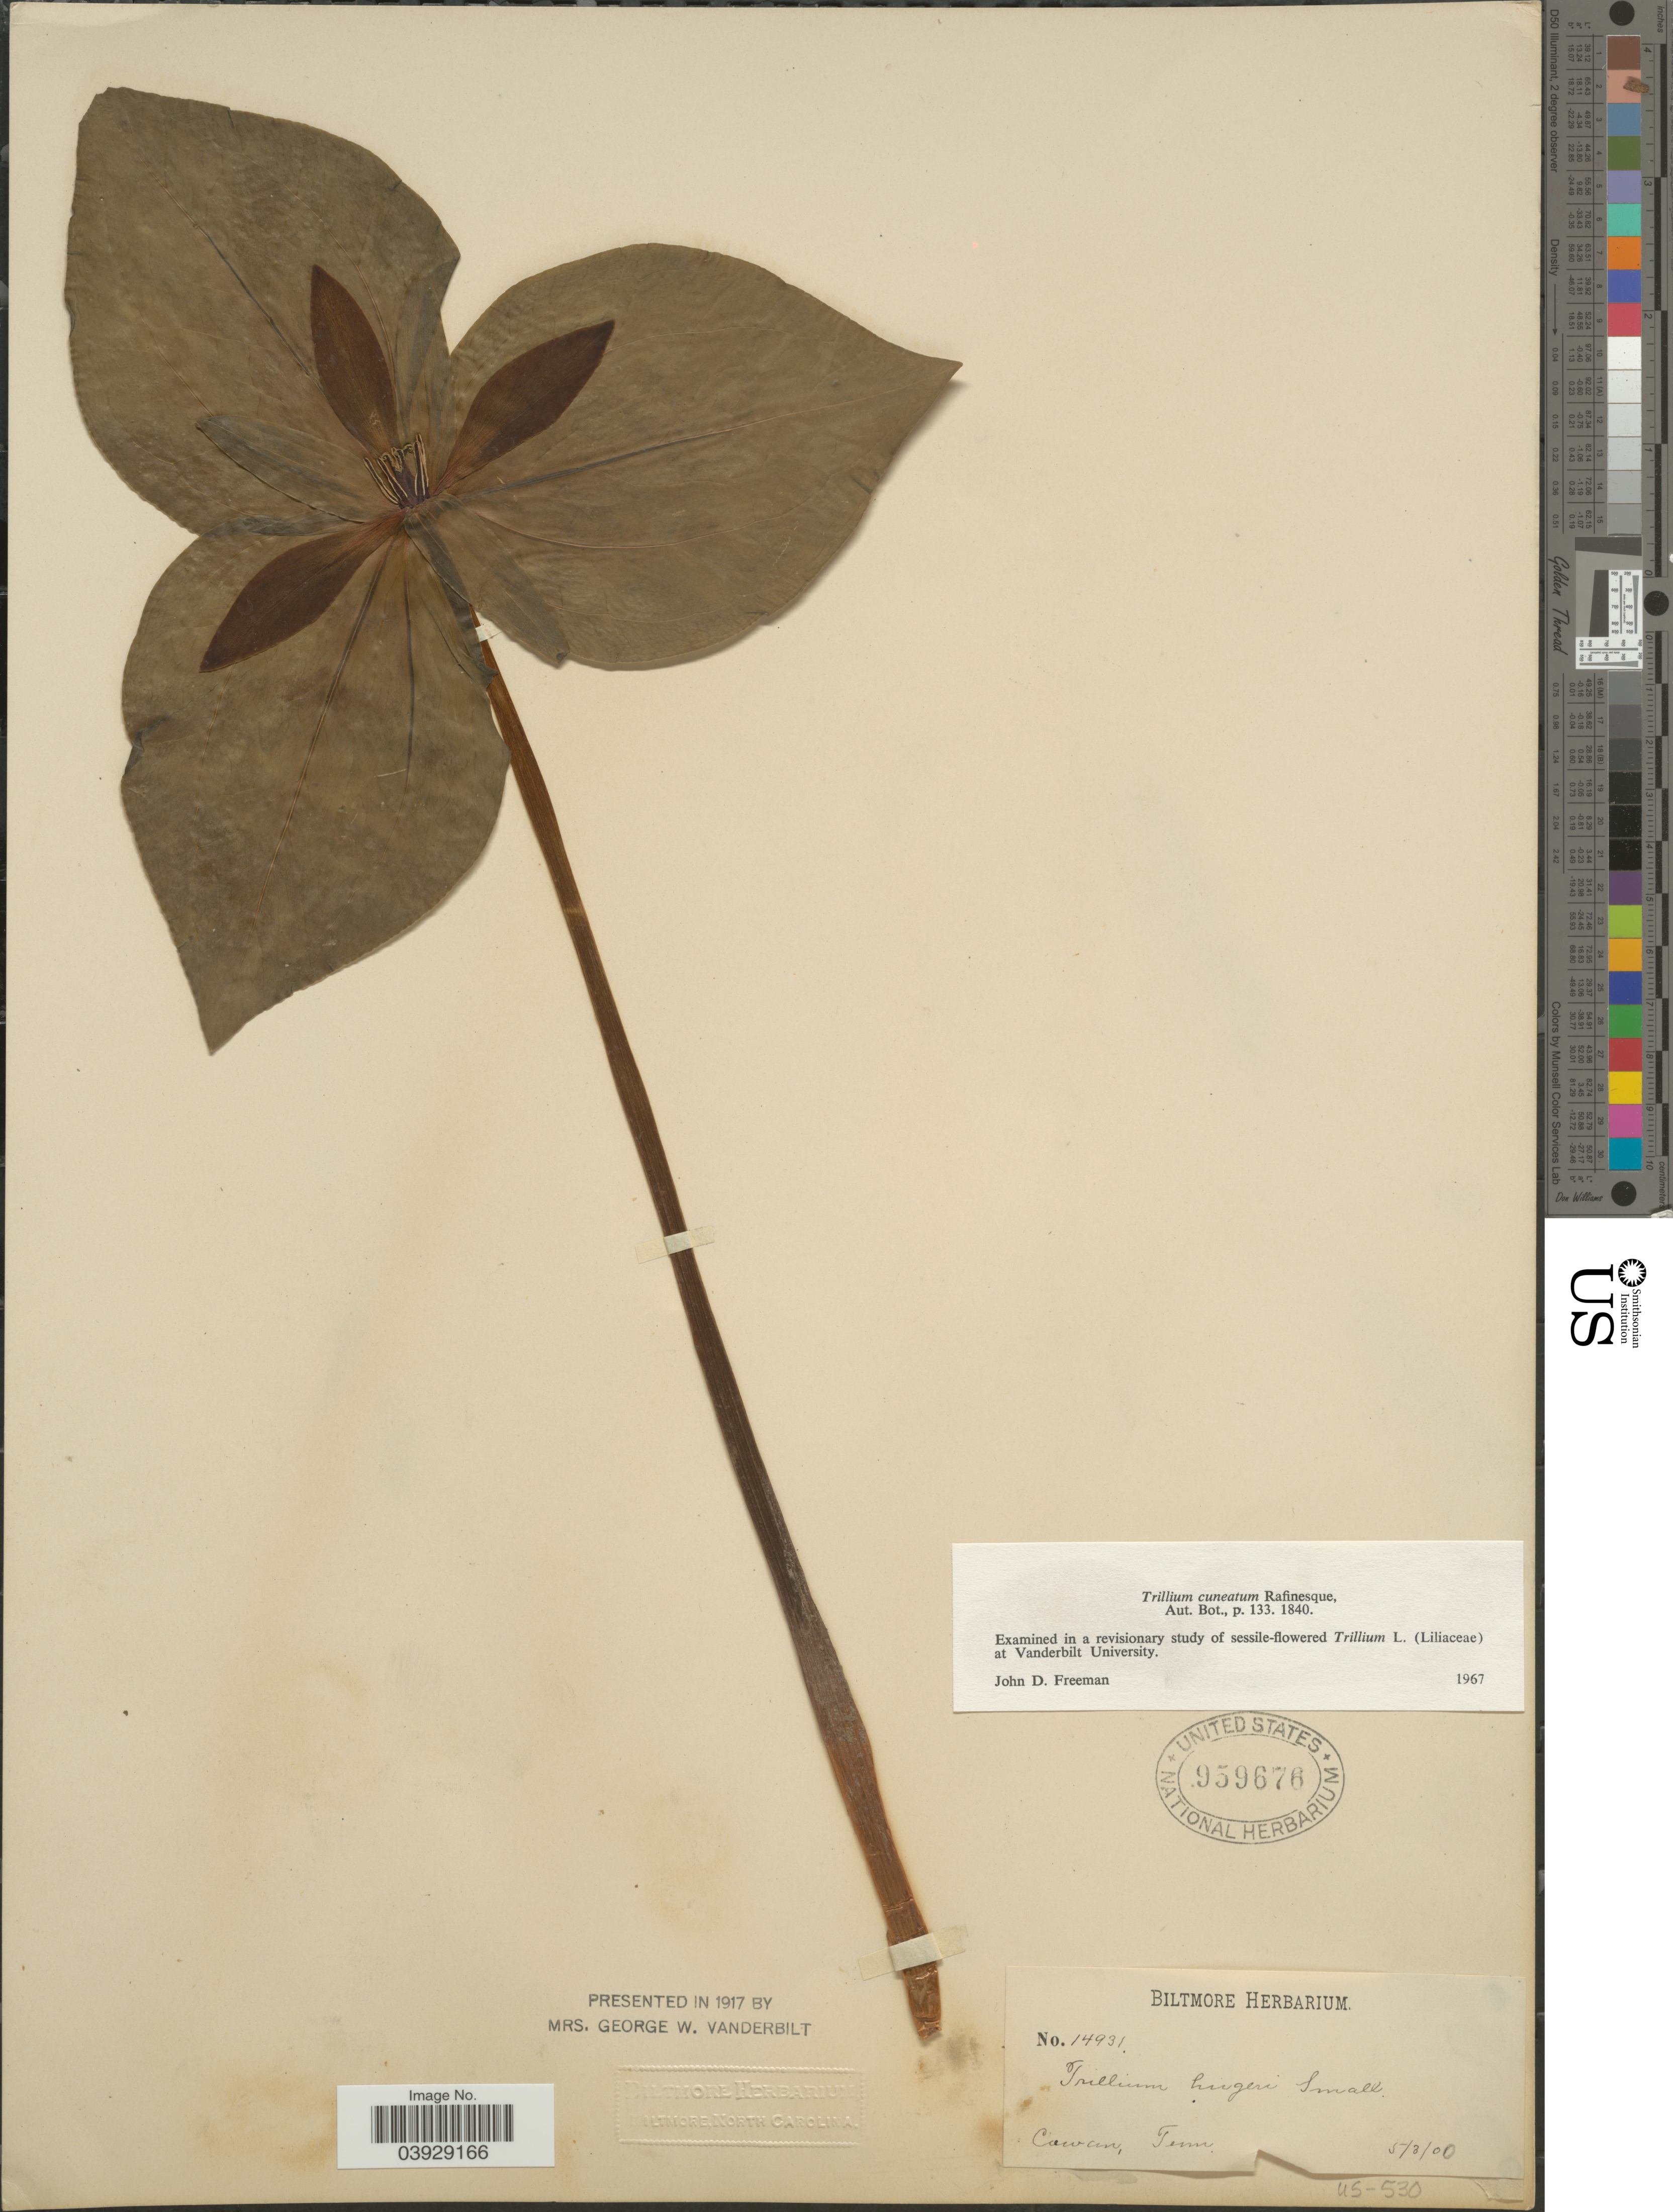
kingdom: Plantae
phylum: Tracheophyta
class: Liliopsida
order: Liliales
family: Melanthiaceae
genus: Trillium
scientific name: Trillium cuneatum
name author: Raf.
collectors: ex herb. Biltmore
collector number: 14931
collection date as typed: Transcribed d/m/y: 3/5/0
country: United States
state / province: Tennessee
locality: Cowan.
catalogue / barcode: US 959676